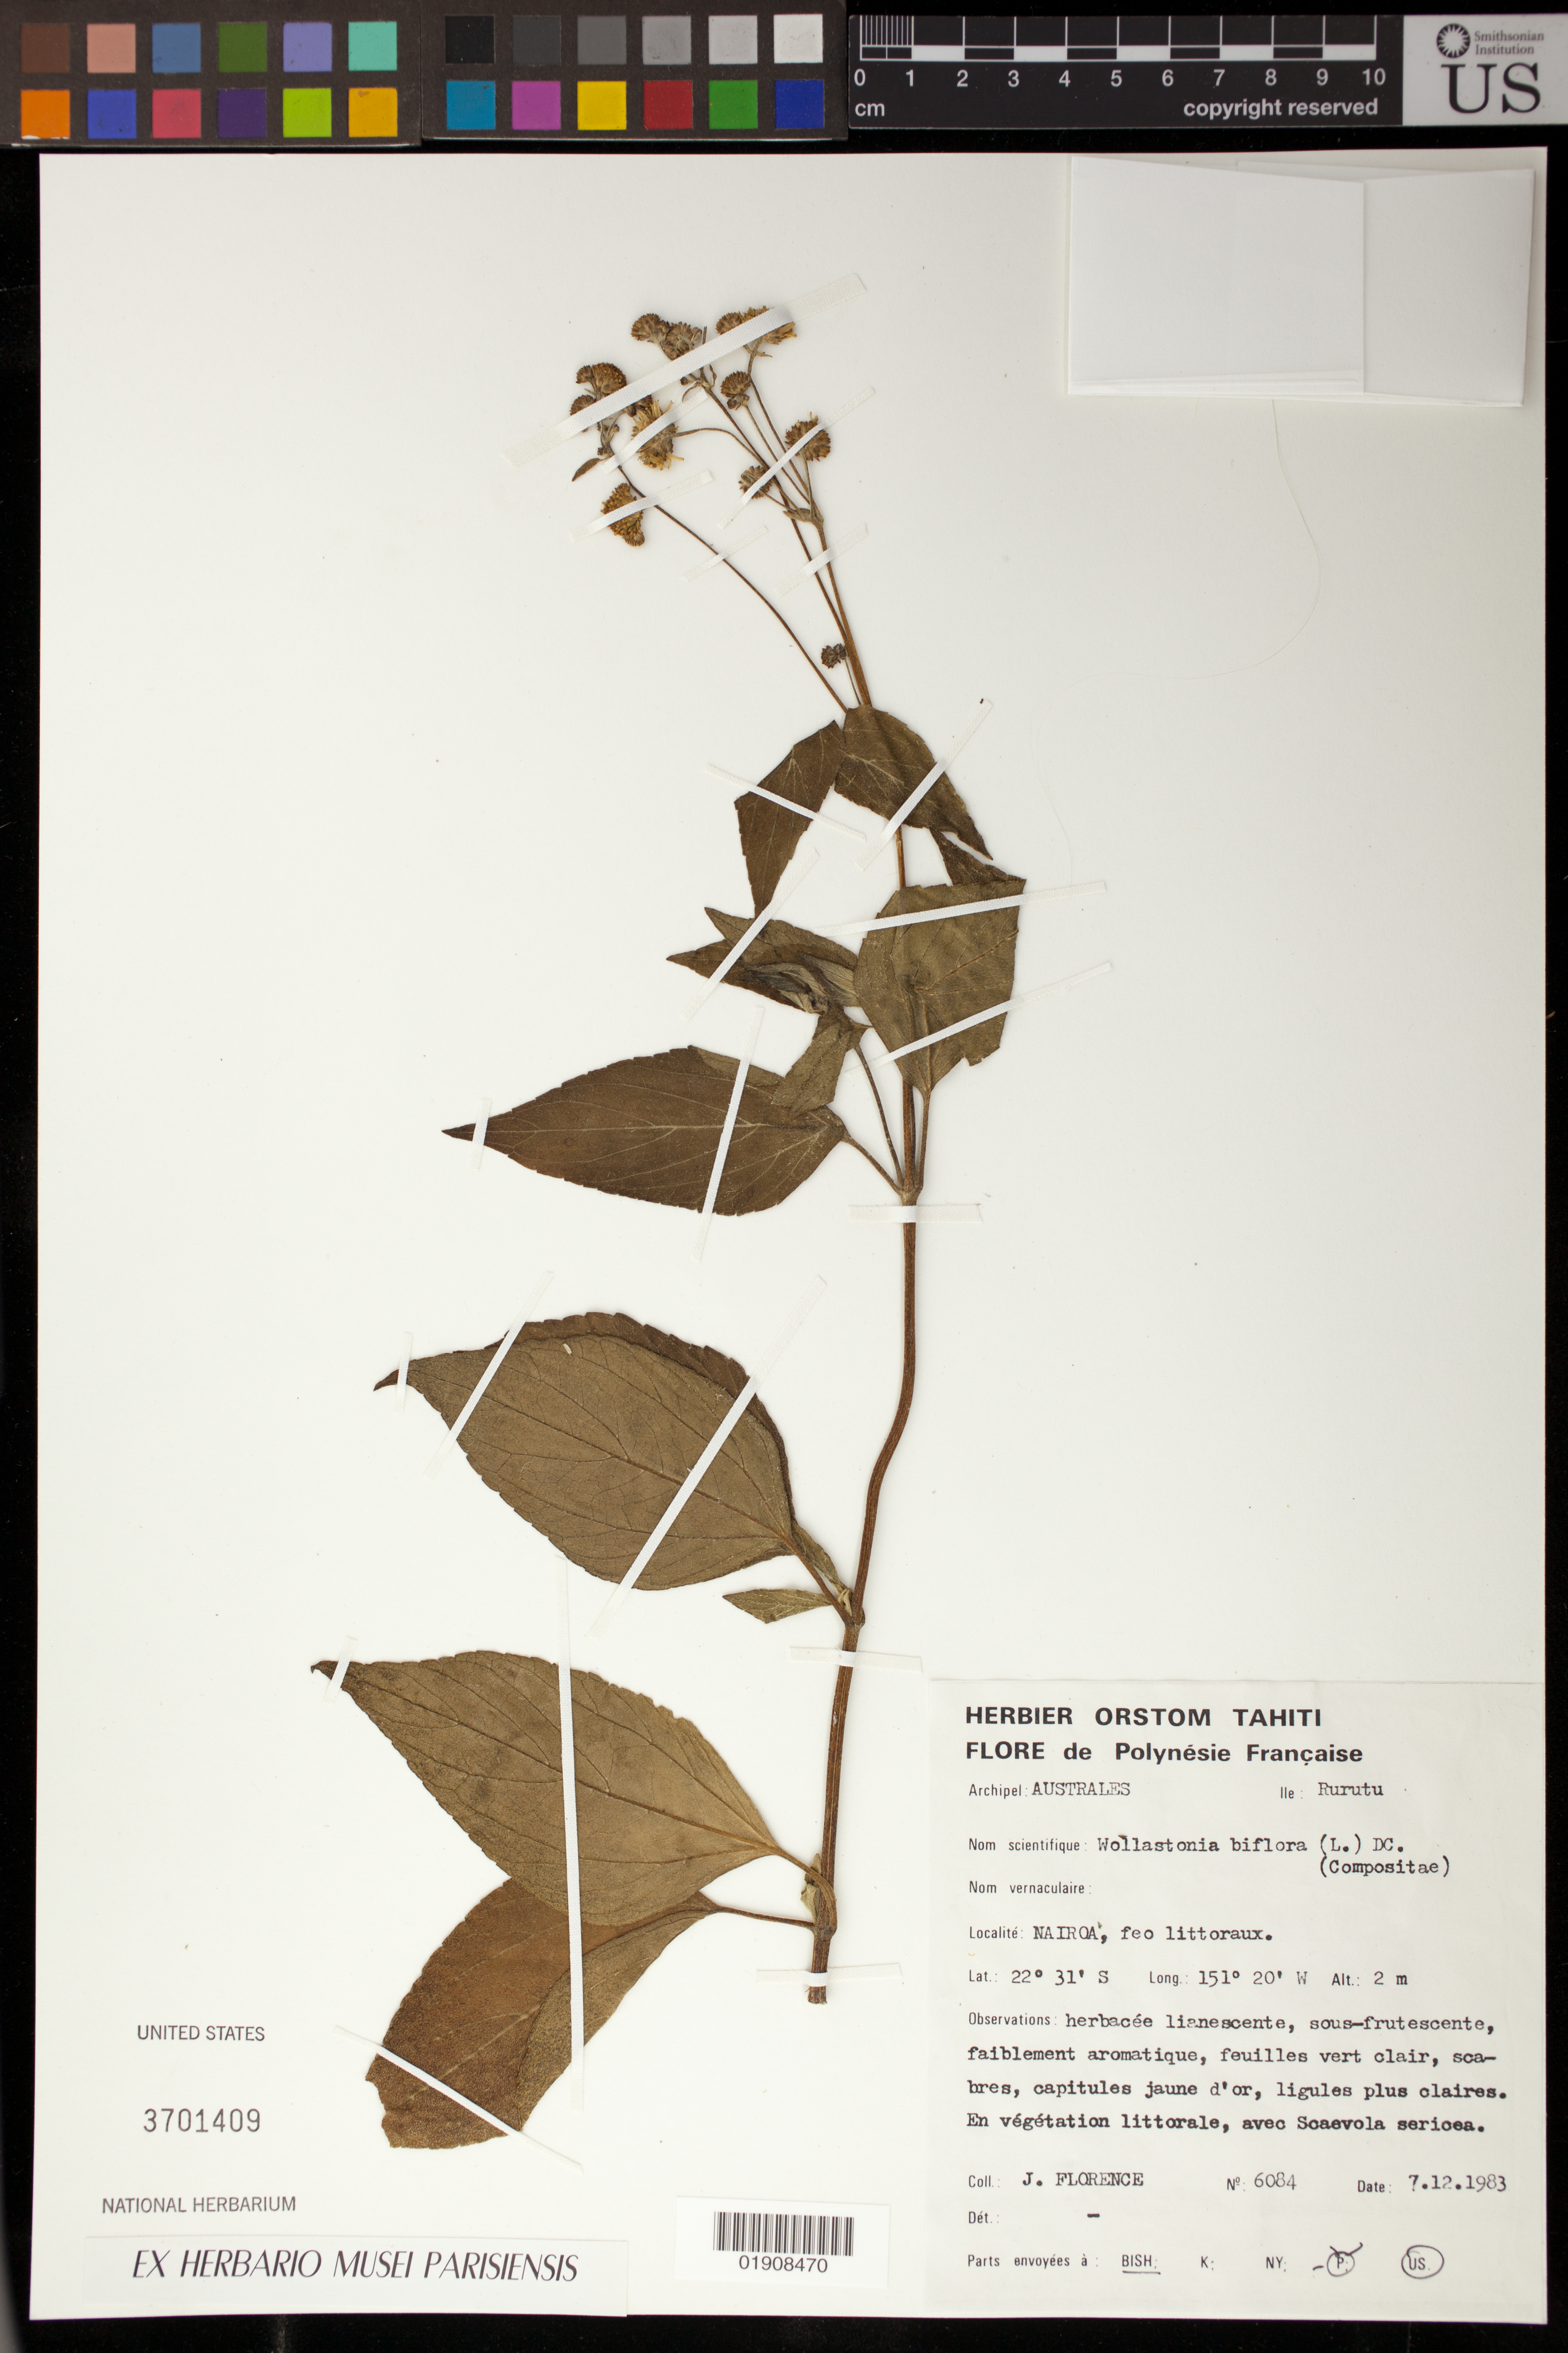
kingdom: Plantae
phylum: Tracheophyta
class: Magnoliopsida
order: Asterales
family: Asteraceae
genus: Wollastonia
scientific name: Wollastonia biflora var. biflora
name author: (L.) DC.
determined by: Wagner, W. L., (BOT), Smithsonian Institution - National Museum of Natural History (UNITED STATES)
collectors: J. Florence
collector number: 6084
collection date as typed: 07.12.1983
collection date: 1983-12-07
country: French Polynesia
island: Rurutu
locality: Rurutu, Nairoa, feo littoraux.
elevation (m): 2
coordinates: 22 31 S, 151 20 W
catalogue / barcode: US 3701409